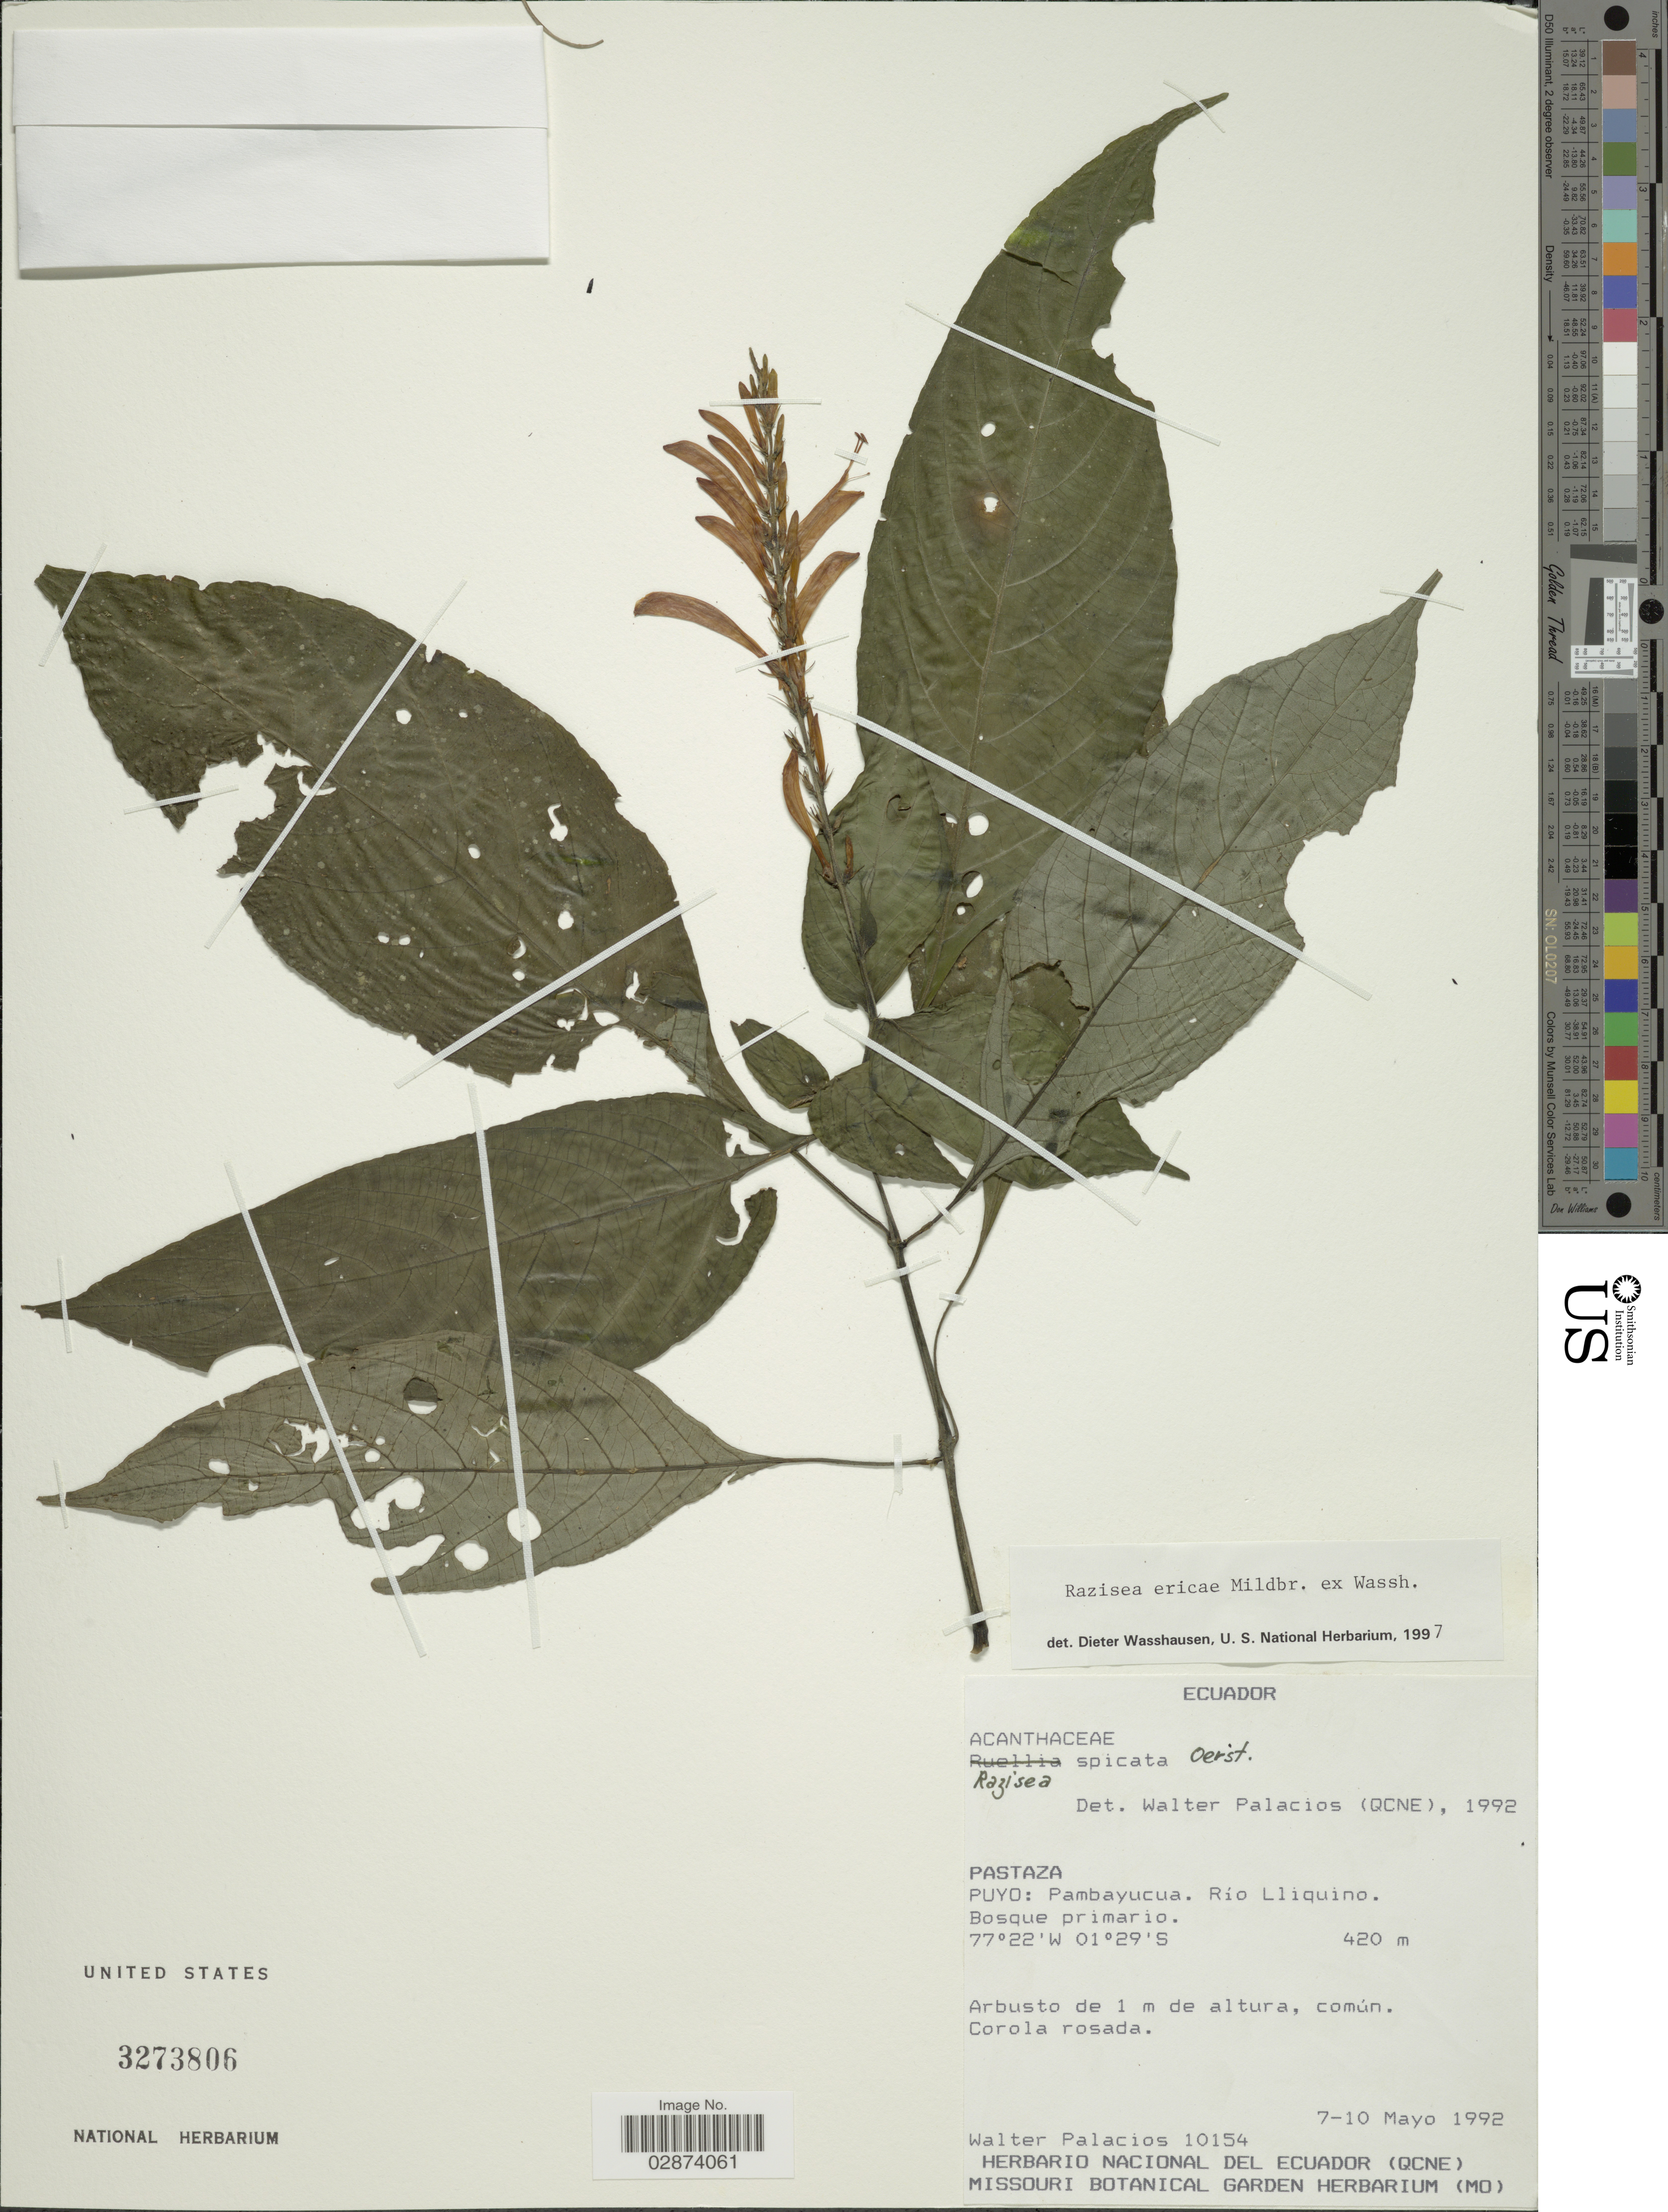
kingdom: Plantae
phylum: Tracheophyta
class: Magnoliopsida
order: Lamiales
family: Acanthaceae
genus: Razisea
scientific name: Razisea ericae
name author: Mildbr. ex Wassh.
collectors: W. Palacios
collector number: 10154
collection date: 1992-05-07/1992-05-10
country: Ecuador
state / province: Pastaza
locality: Puyo: Pambayucua. Río Lliquino.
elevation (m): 420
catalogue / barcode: US 3273806